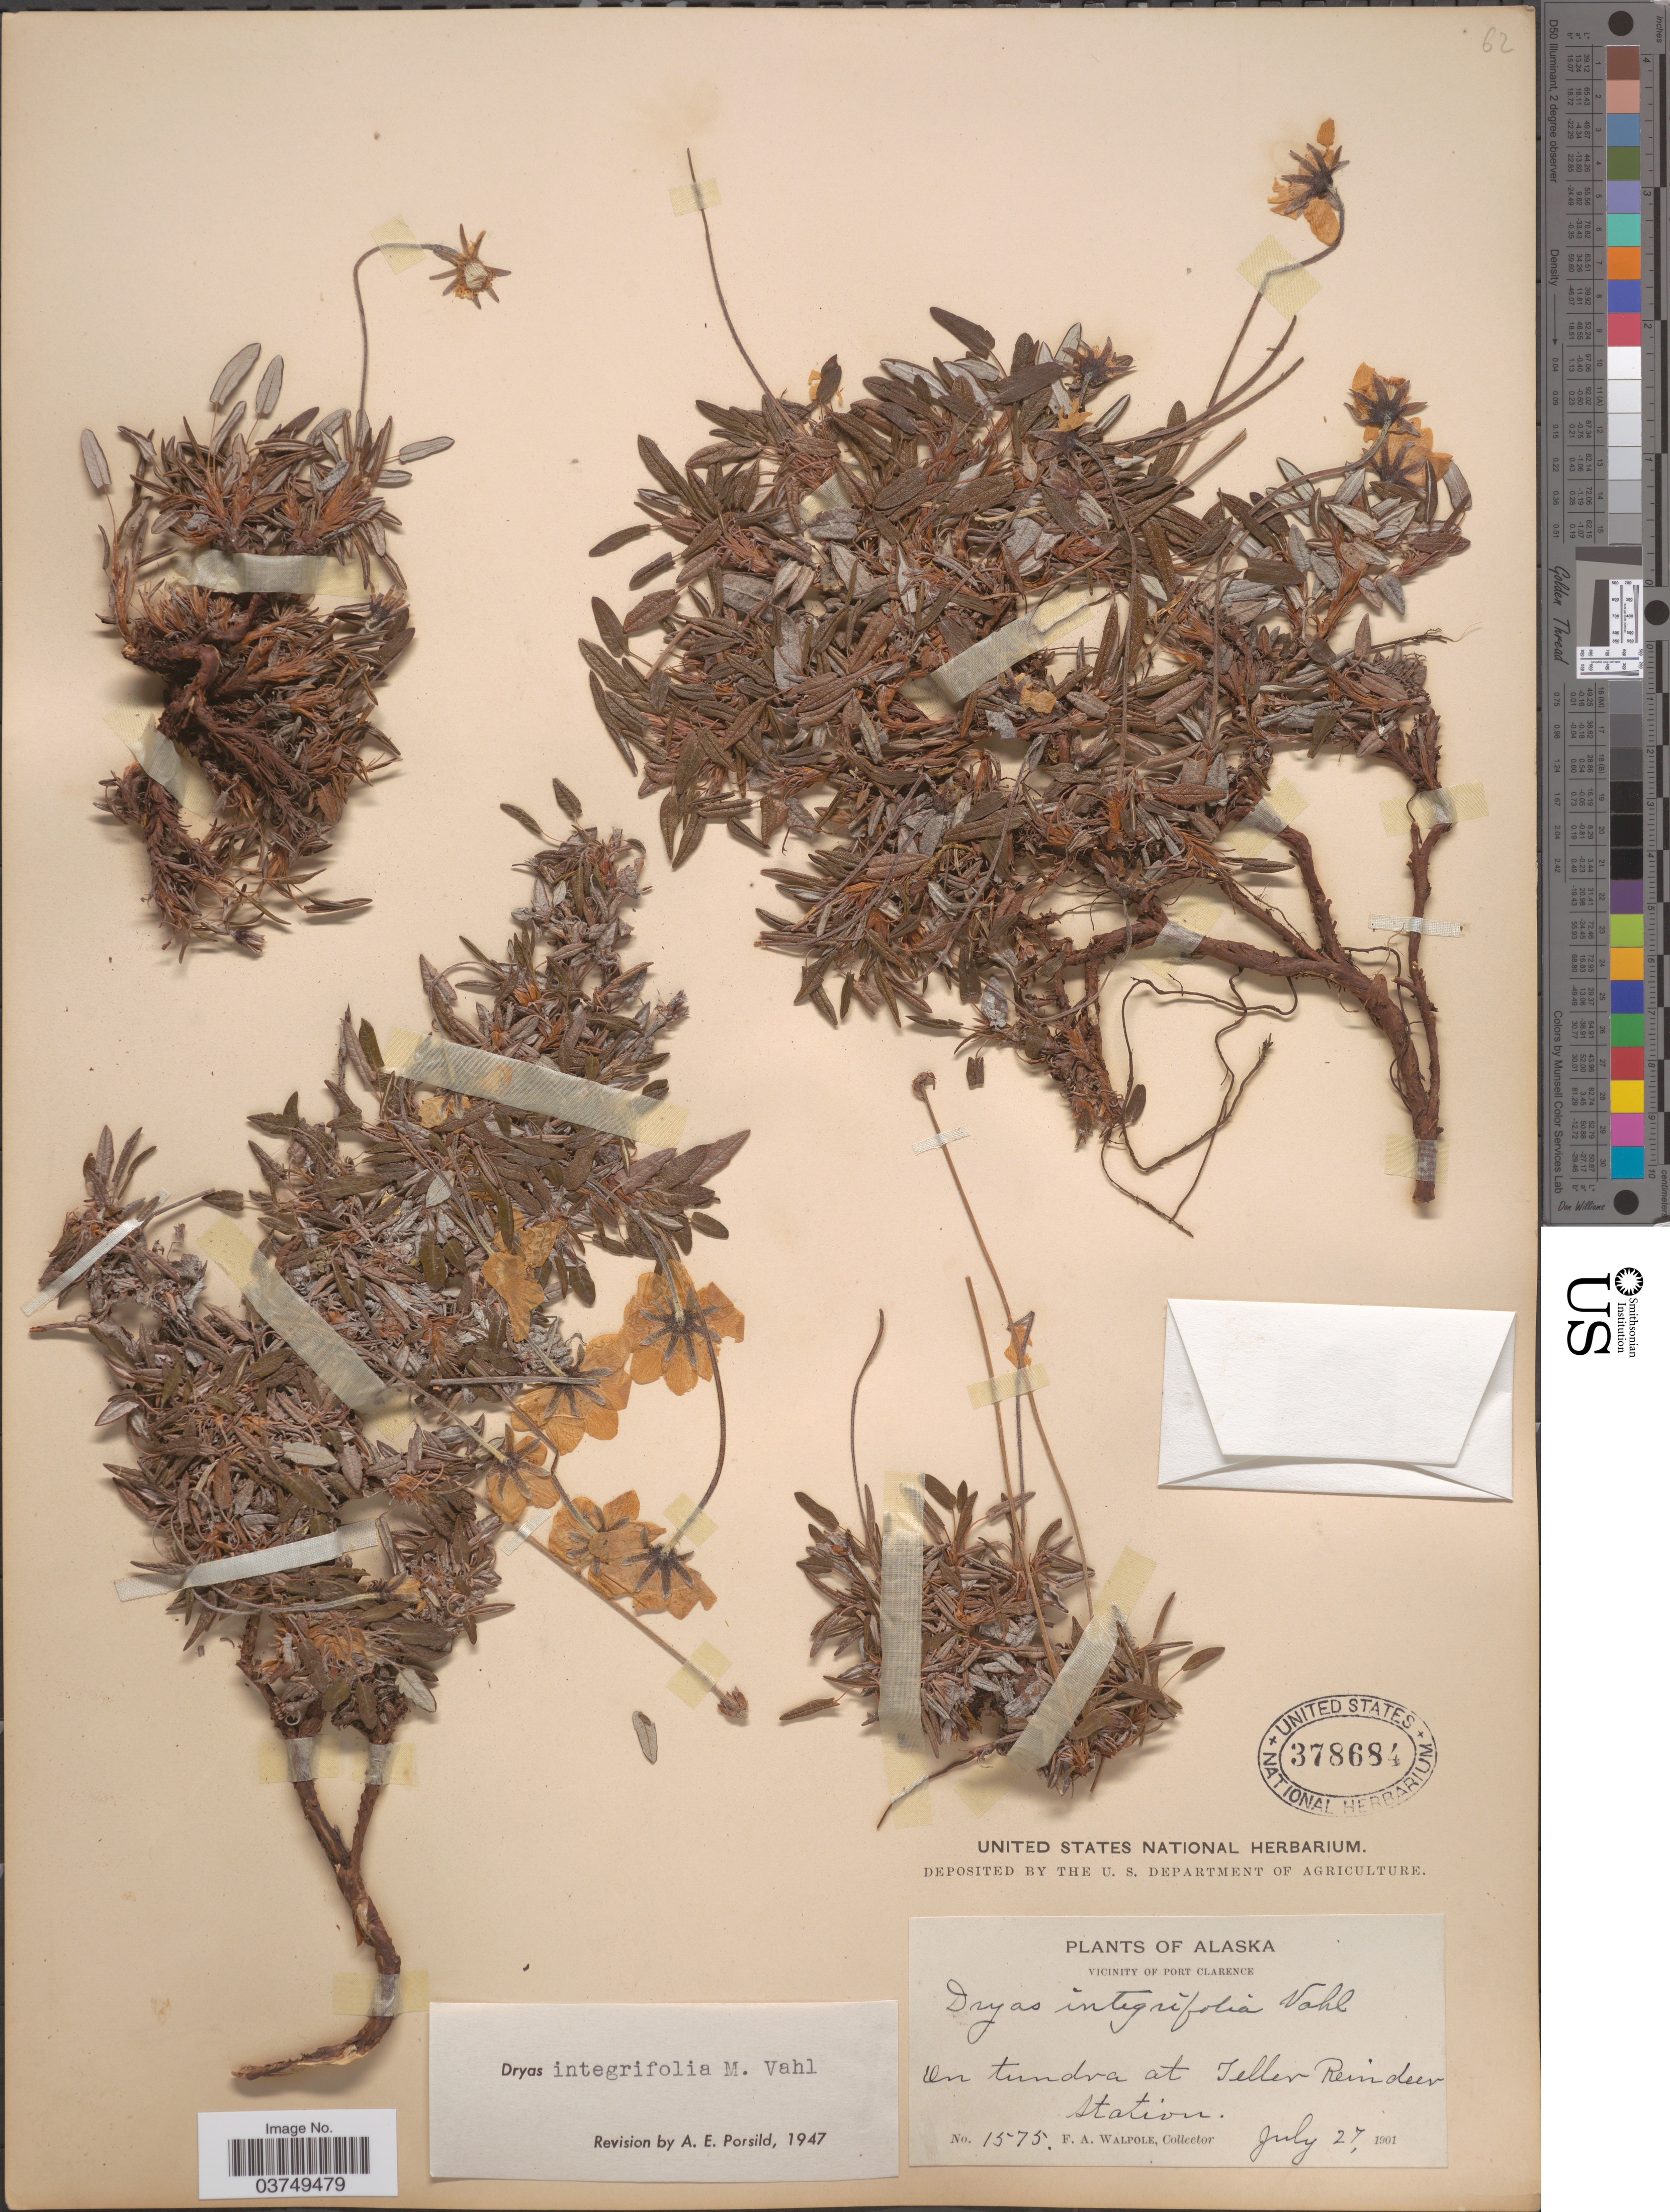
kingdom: Plantae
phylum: Tracheophyta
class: Magnoliopsida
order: Rosales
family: Rosaceae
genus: Dryas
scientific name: Dryas integrifolia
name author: Vahl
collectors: F. Walpole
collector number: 1575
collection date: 1901-07-27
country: United States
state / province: Alaska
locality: Vicinity of Port Clarence. On tundra at Teller Reindeer Station.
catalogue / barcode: US 378684